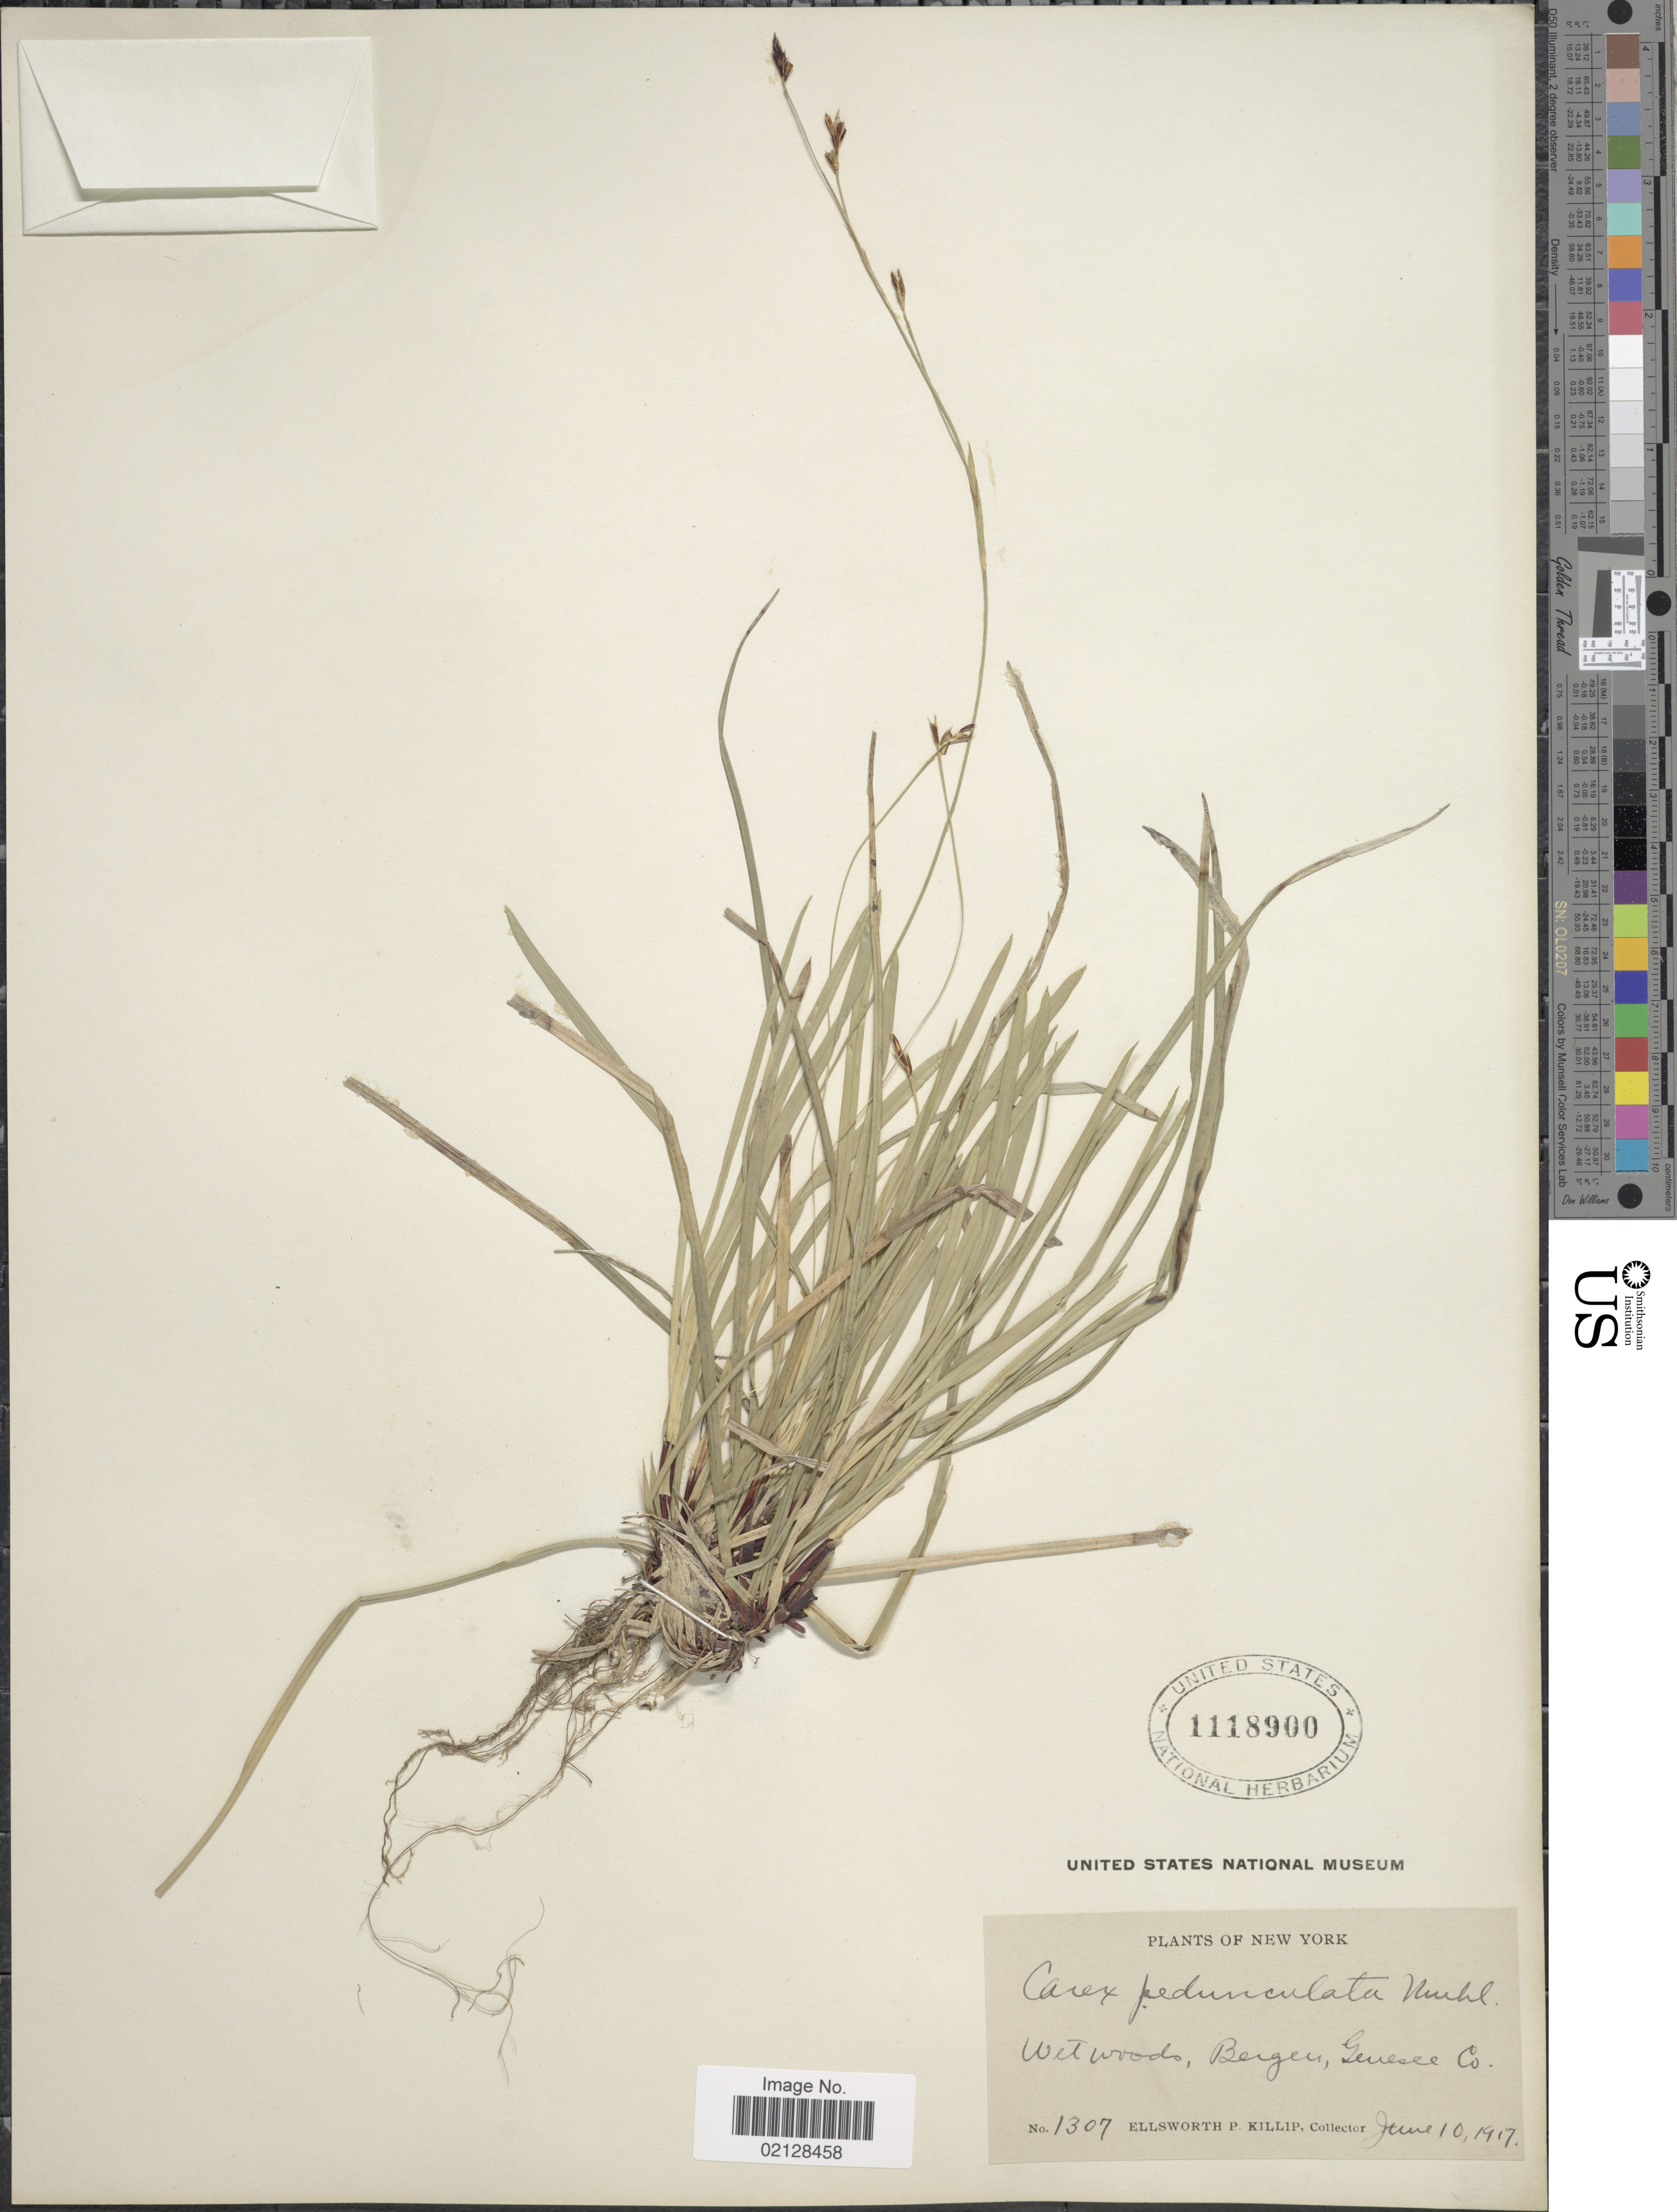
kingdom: Plantae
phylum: Tracheophyta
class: Liliopsida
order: Poales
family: Cyperaceae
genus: Carex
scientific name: Carex pedunculata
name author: Muhl. ex Willd.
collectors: E. P. Killip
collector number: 1307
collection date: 1917-06-10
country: United States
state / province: New York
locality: Wet woods, Bergen, Genesee Co.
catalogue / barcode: US 1118900